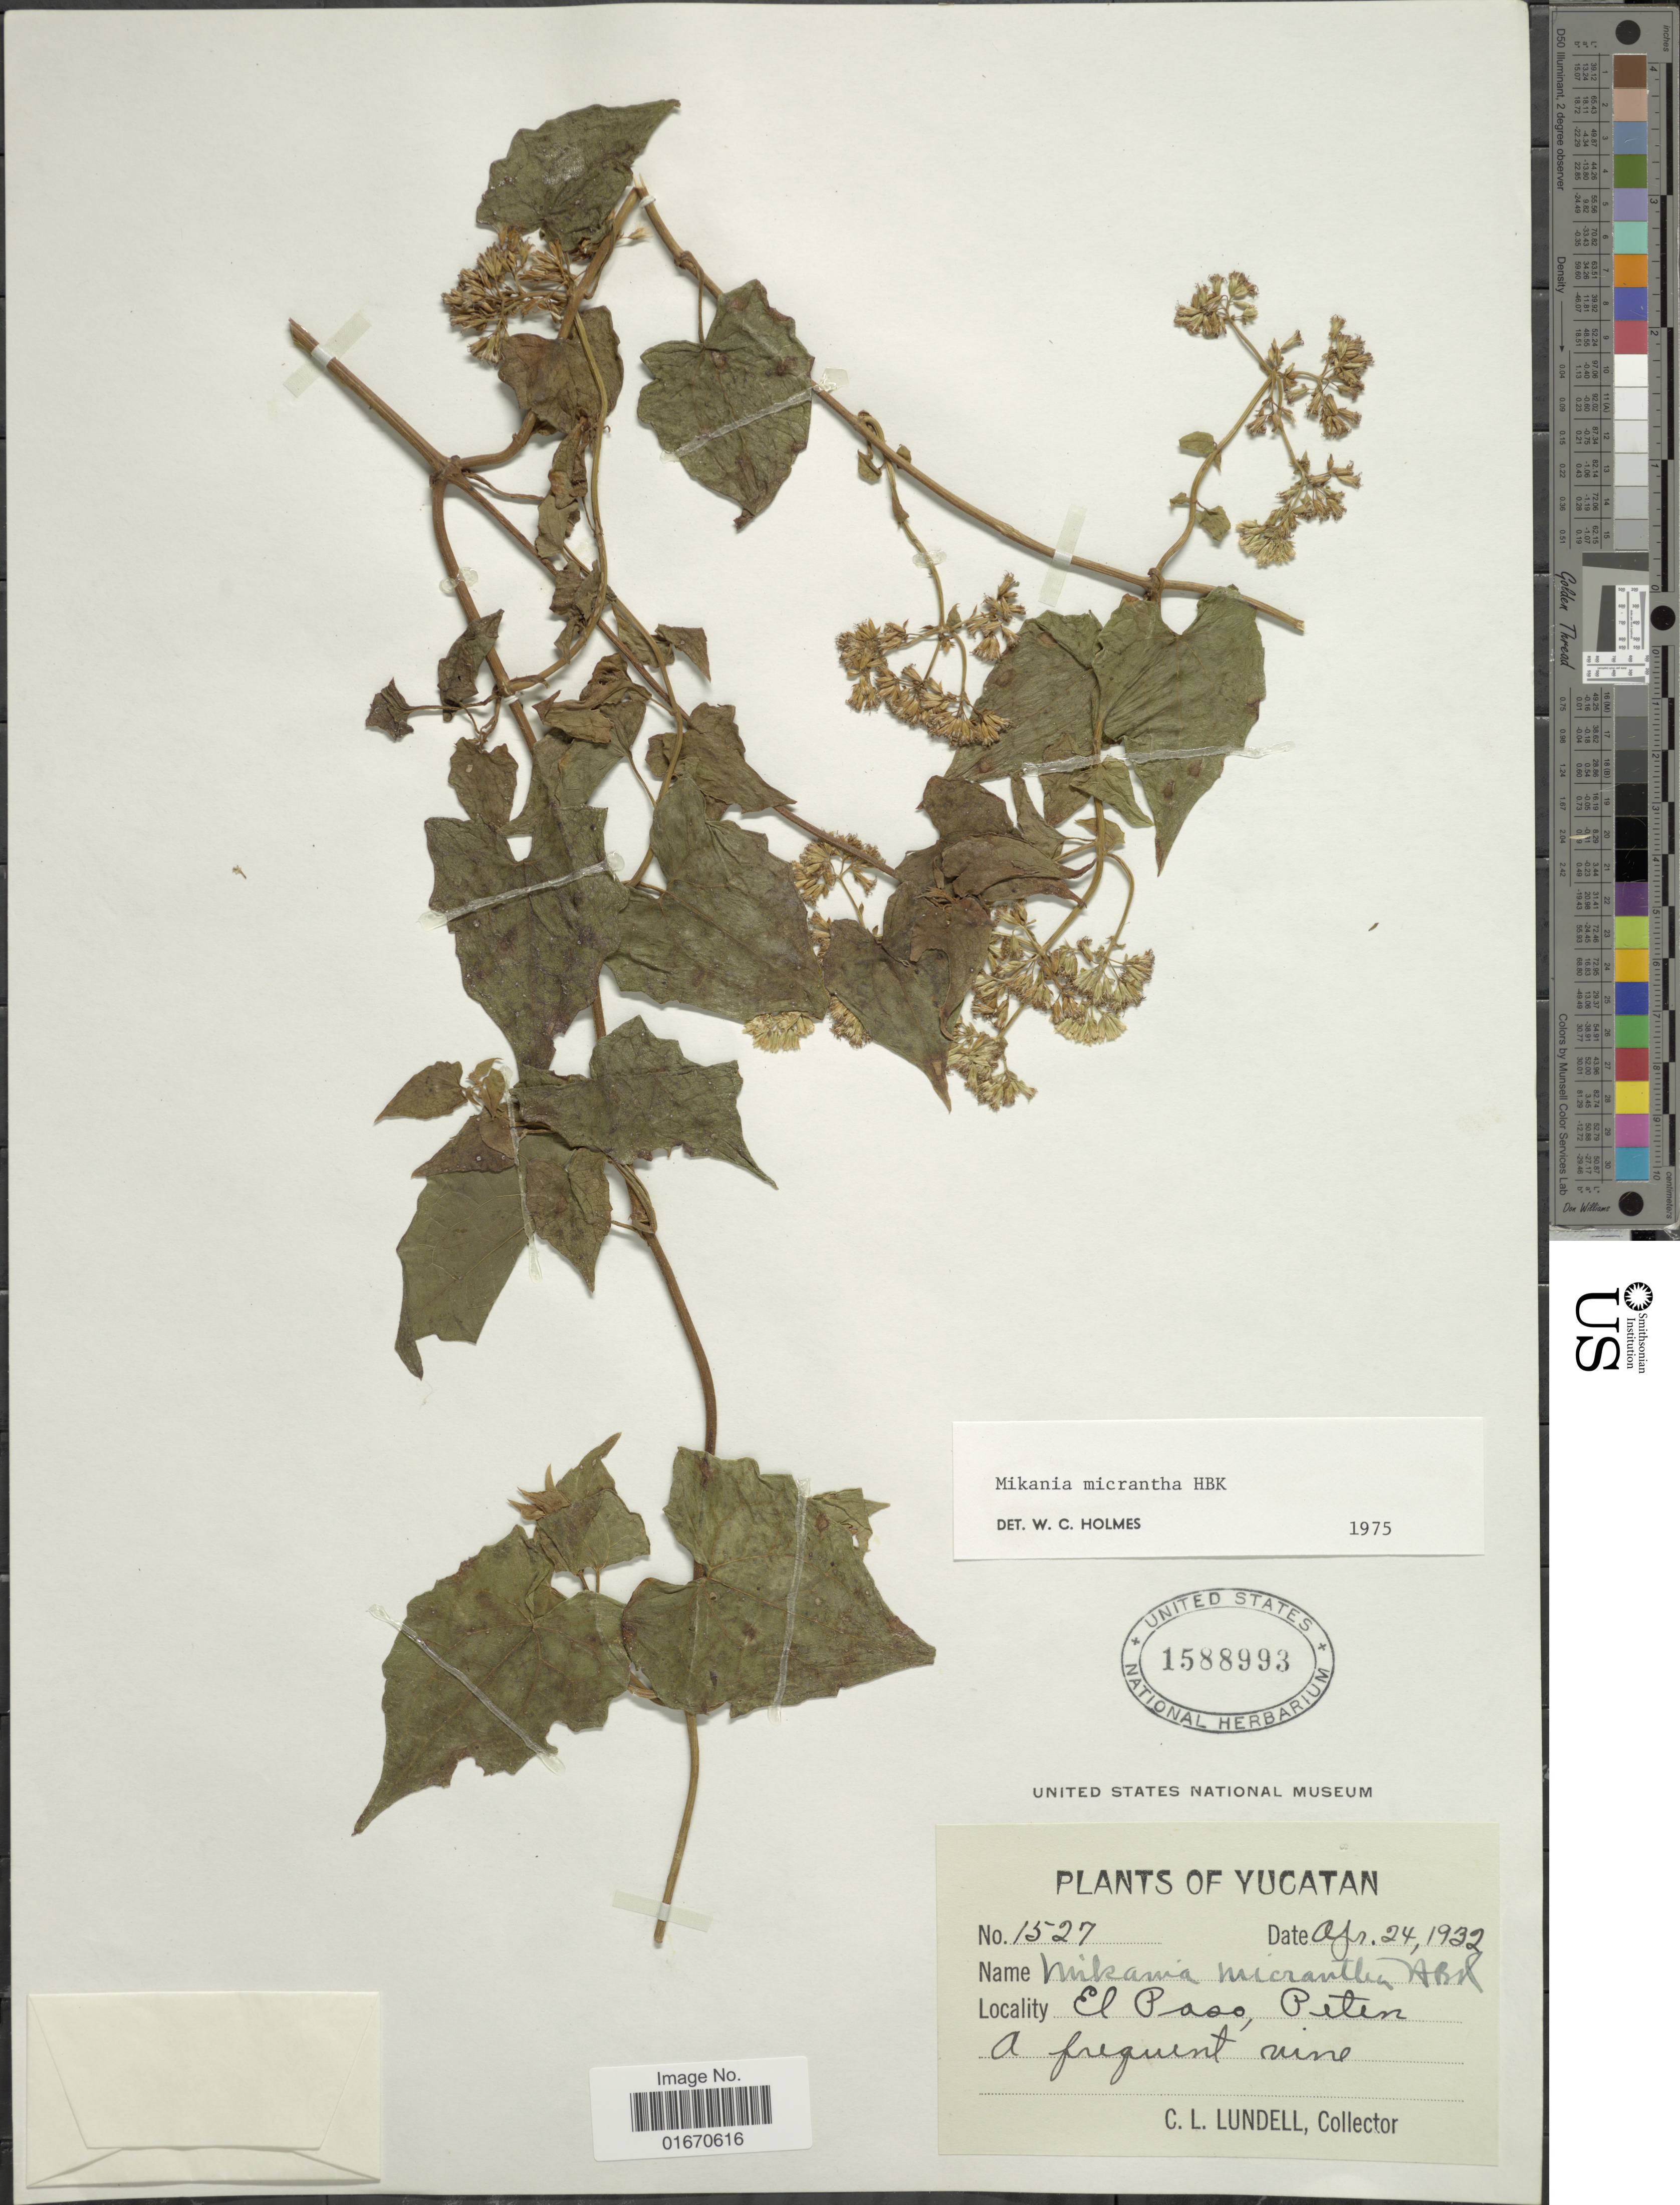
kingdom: Plantae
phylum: Tracheophyta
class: Magnoliopsida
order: Asterales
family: Asteraceae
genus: Mikania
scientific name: Mikania micrantha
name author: Kunth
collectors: C. L. Lundell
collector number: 1527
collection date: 1932-04-24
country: Mexico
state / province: Yucatán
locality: El Paso, Peten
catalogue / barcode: US 1588993